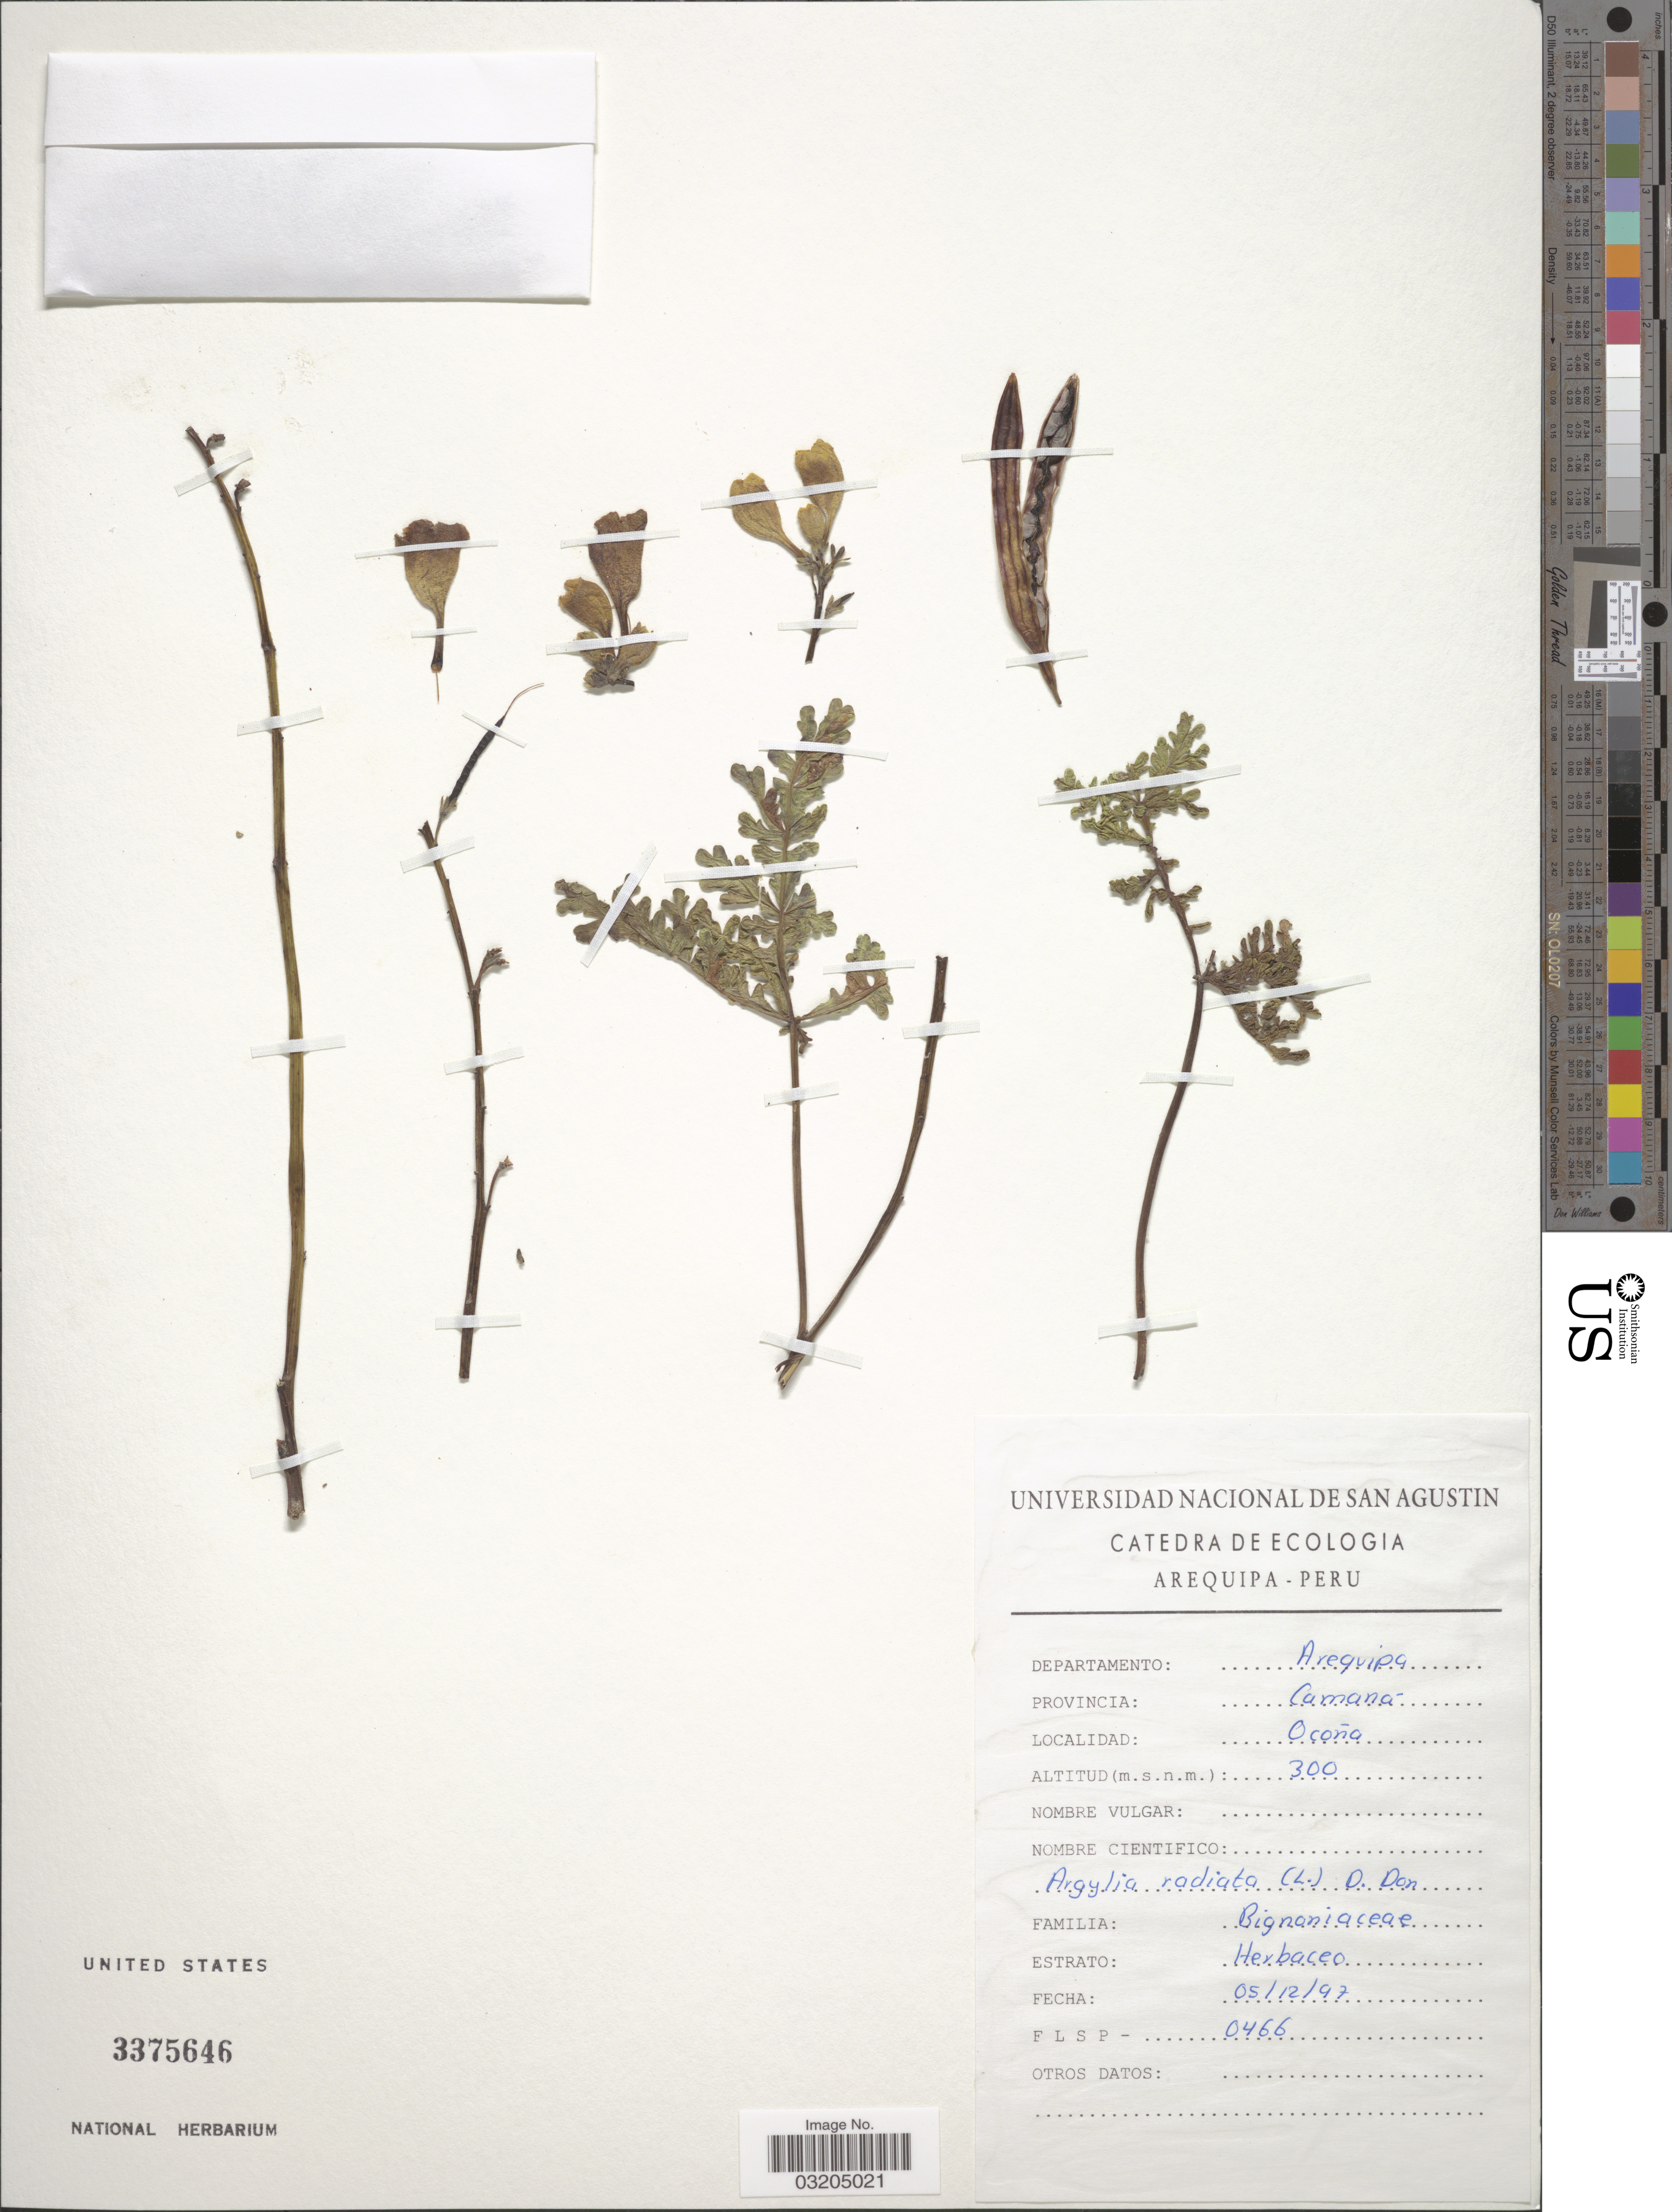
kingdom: Plantae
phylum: Tracheophyta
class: Magnoliopsida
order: Lamiales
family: Bignoniaceae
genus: Argylia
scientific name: Argylia radiata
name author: (L.) D. Don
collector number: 0466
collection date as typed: Transcribed d/m/y: 5/12/97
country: Peru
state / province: Arequipa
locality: Departamento: Arequipa. Provincia: Camaná, Ocoña.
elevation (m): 300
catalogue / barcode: US 3375646